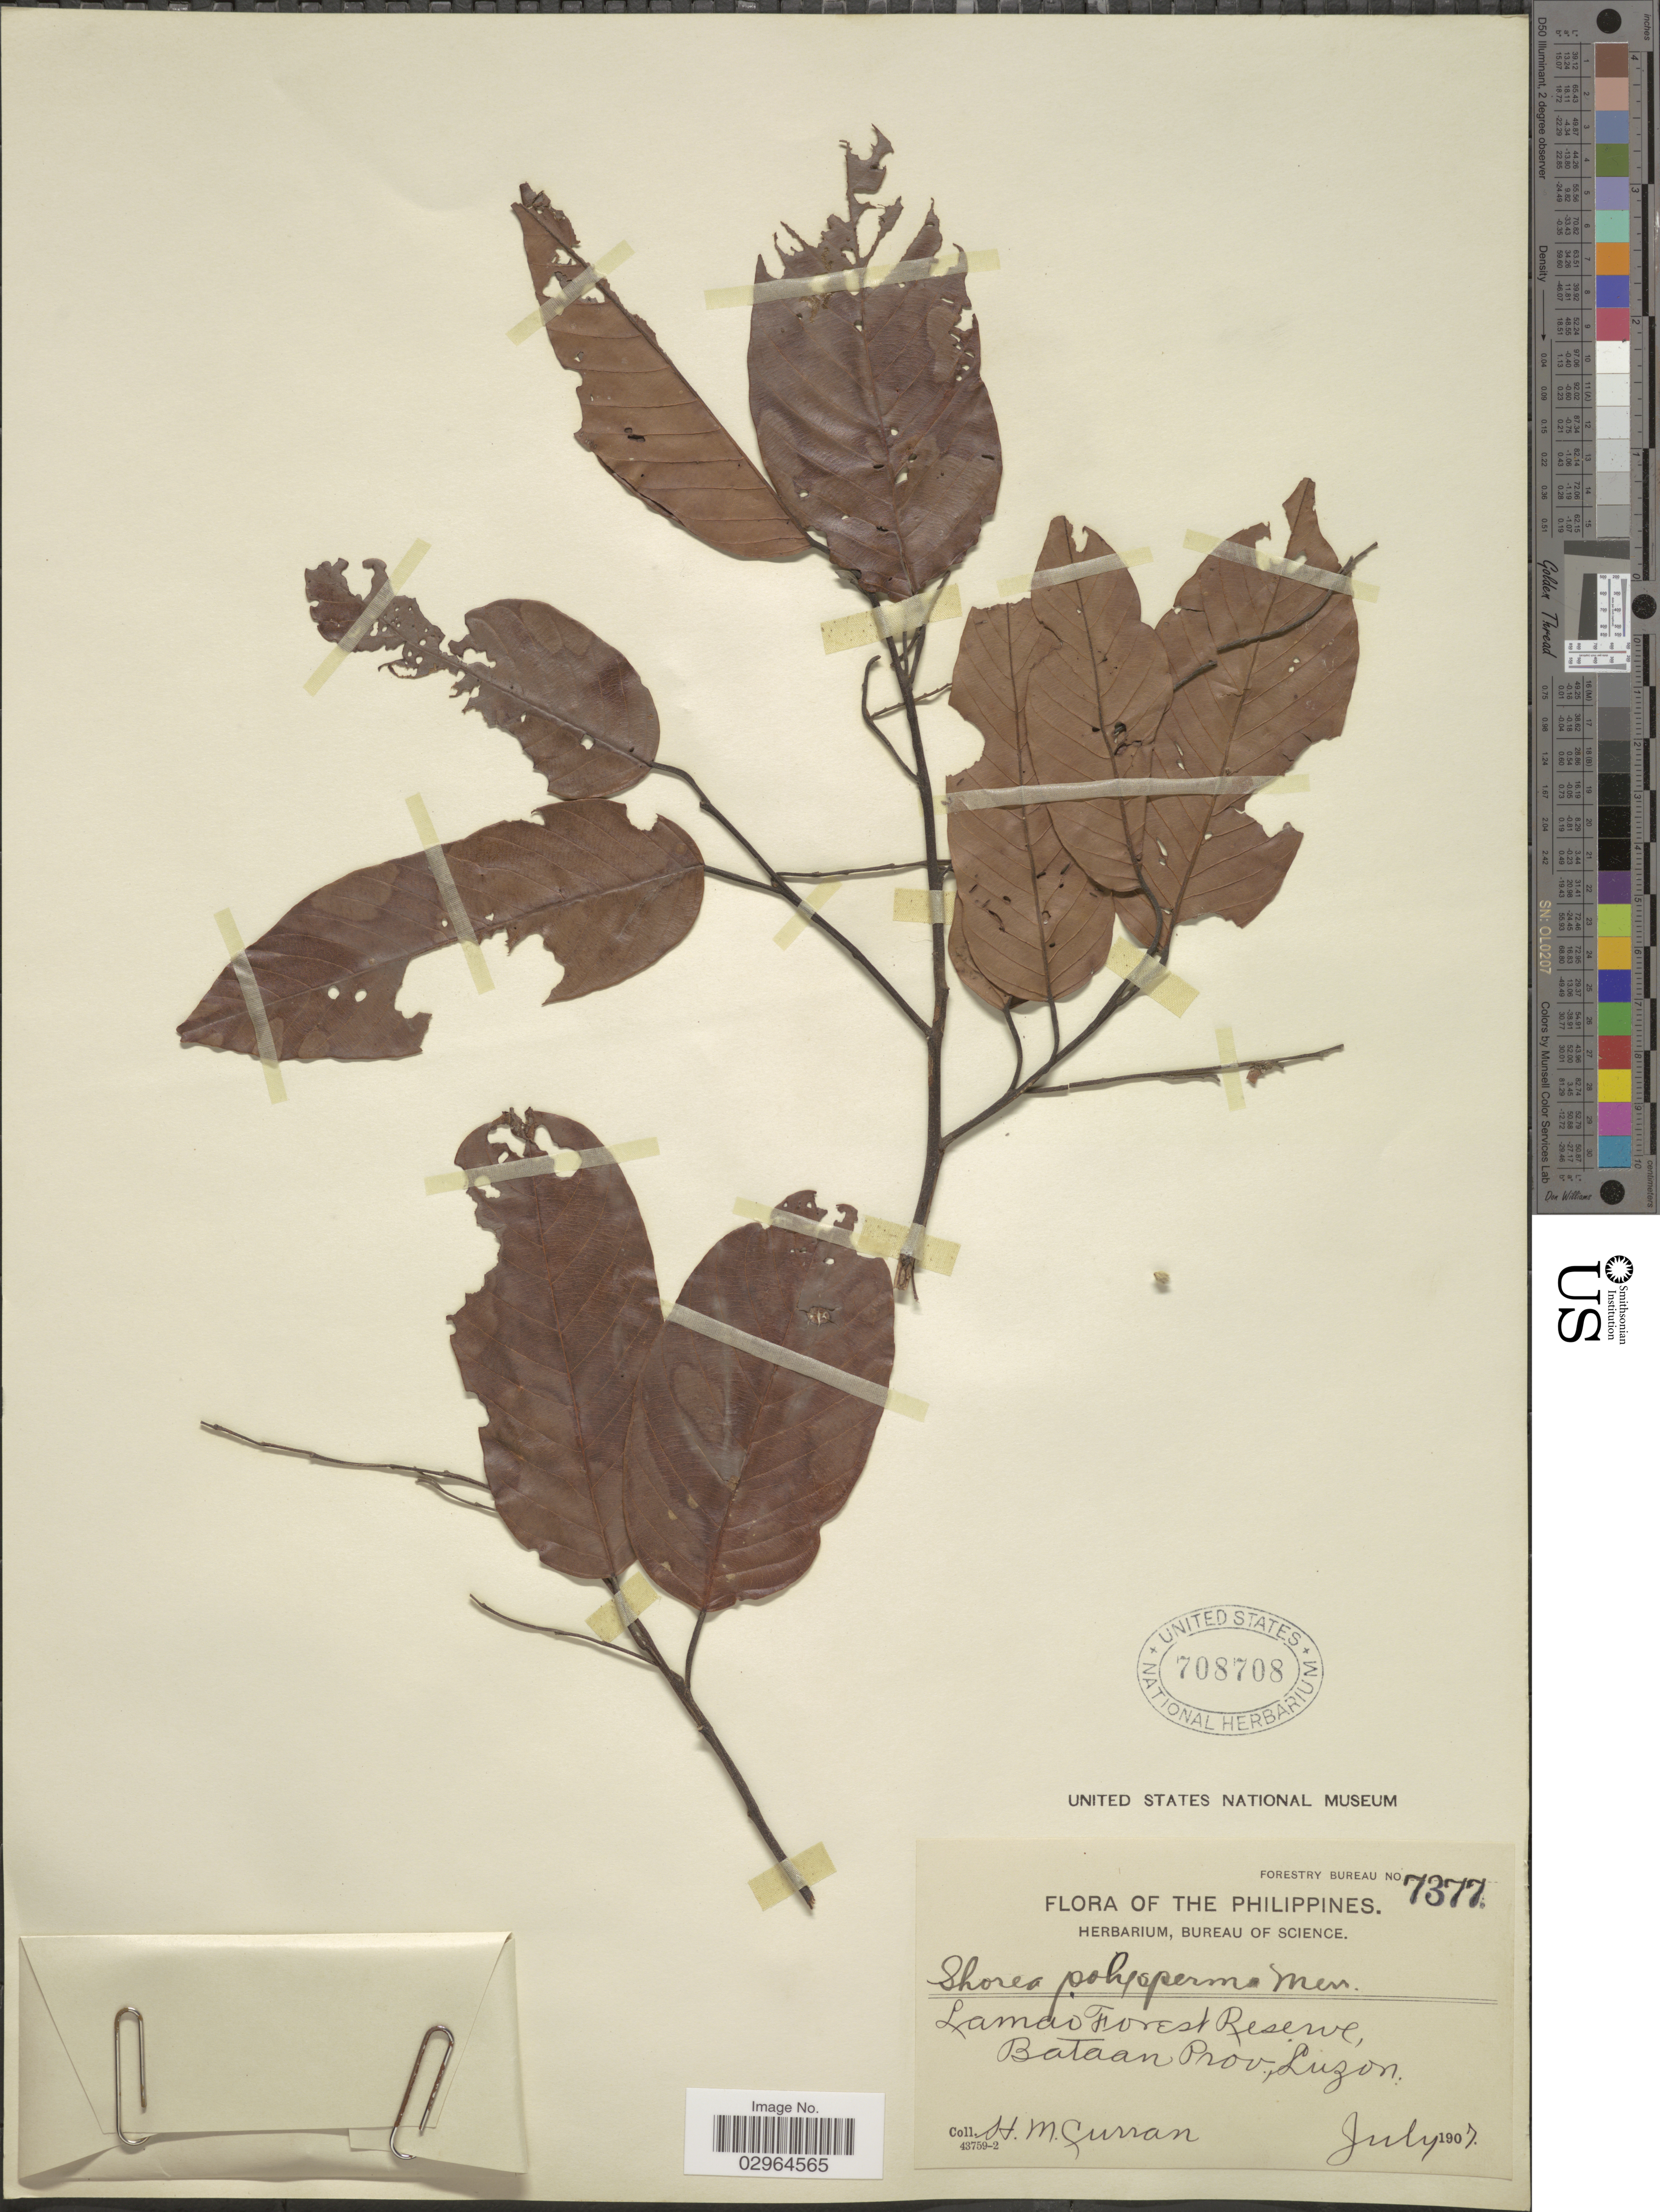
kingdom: Plantae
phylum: Tracheophyta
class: Magnoliopsida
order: Malvales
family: Dipterocarpaceae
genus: Rubroshorea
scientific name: Rubroshorea polysperma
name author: (Blanco) P.S. Ashton & J. Heck.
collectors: H. M. Curran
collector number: Forestry Bureau 7377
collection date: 1907-07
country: Philippines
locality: Lamao Forest Reserve, Bataan Prov., Luzon.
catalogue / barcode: US 708708